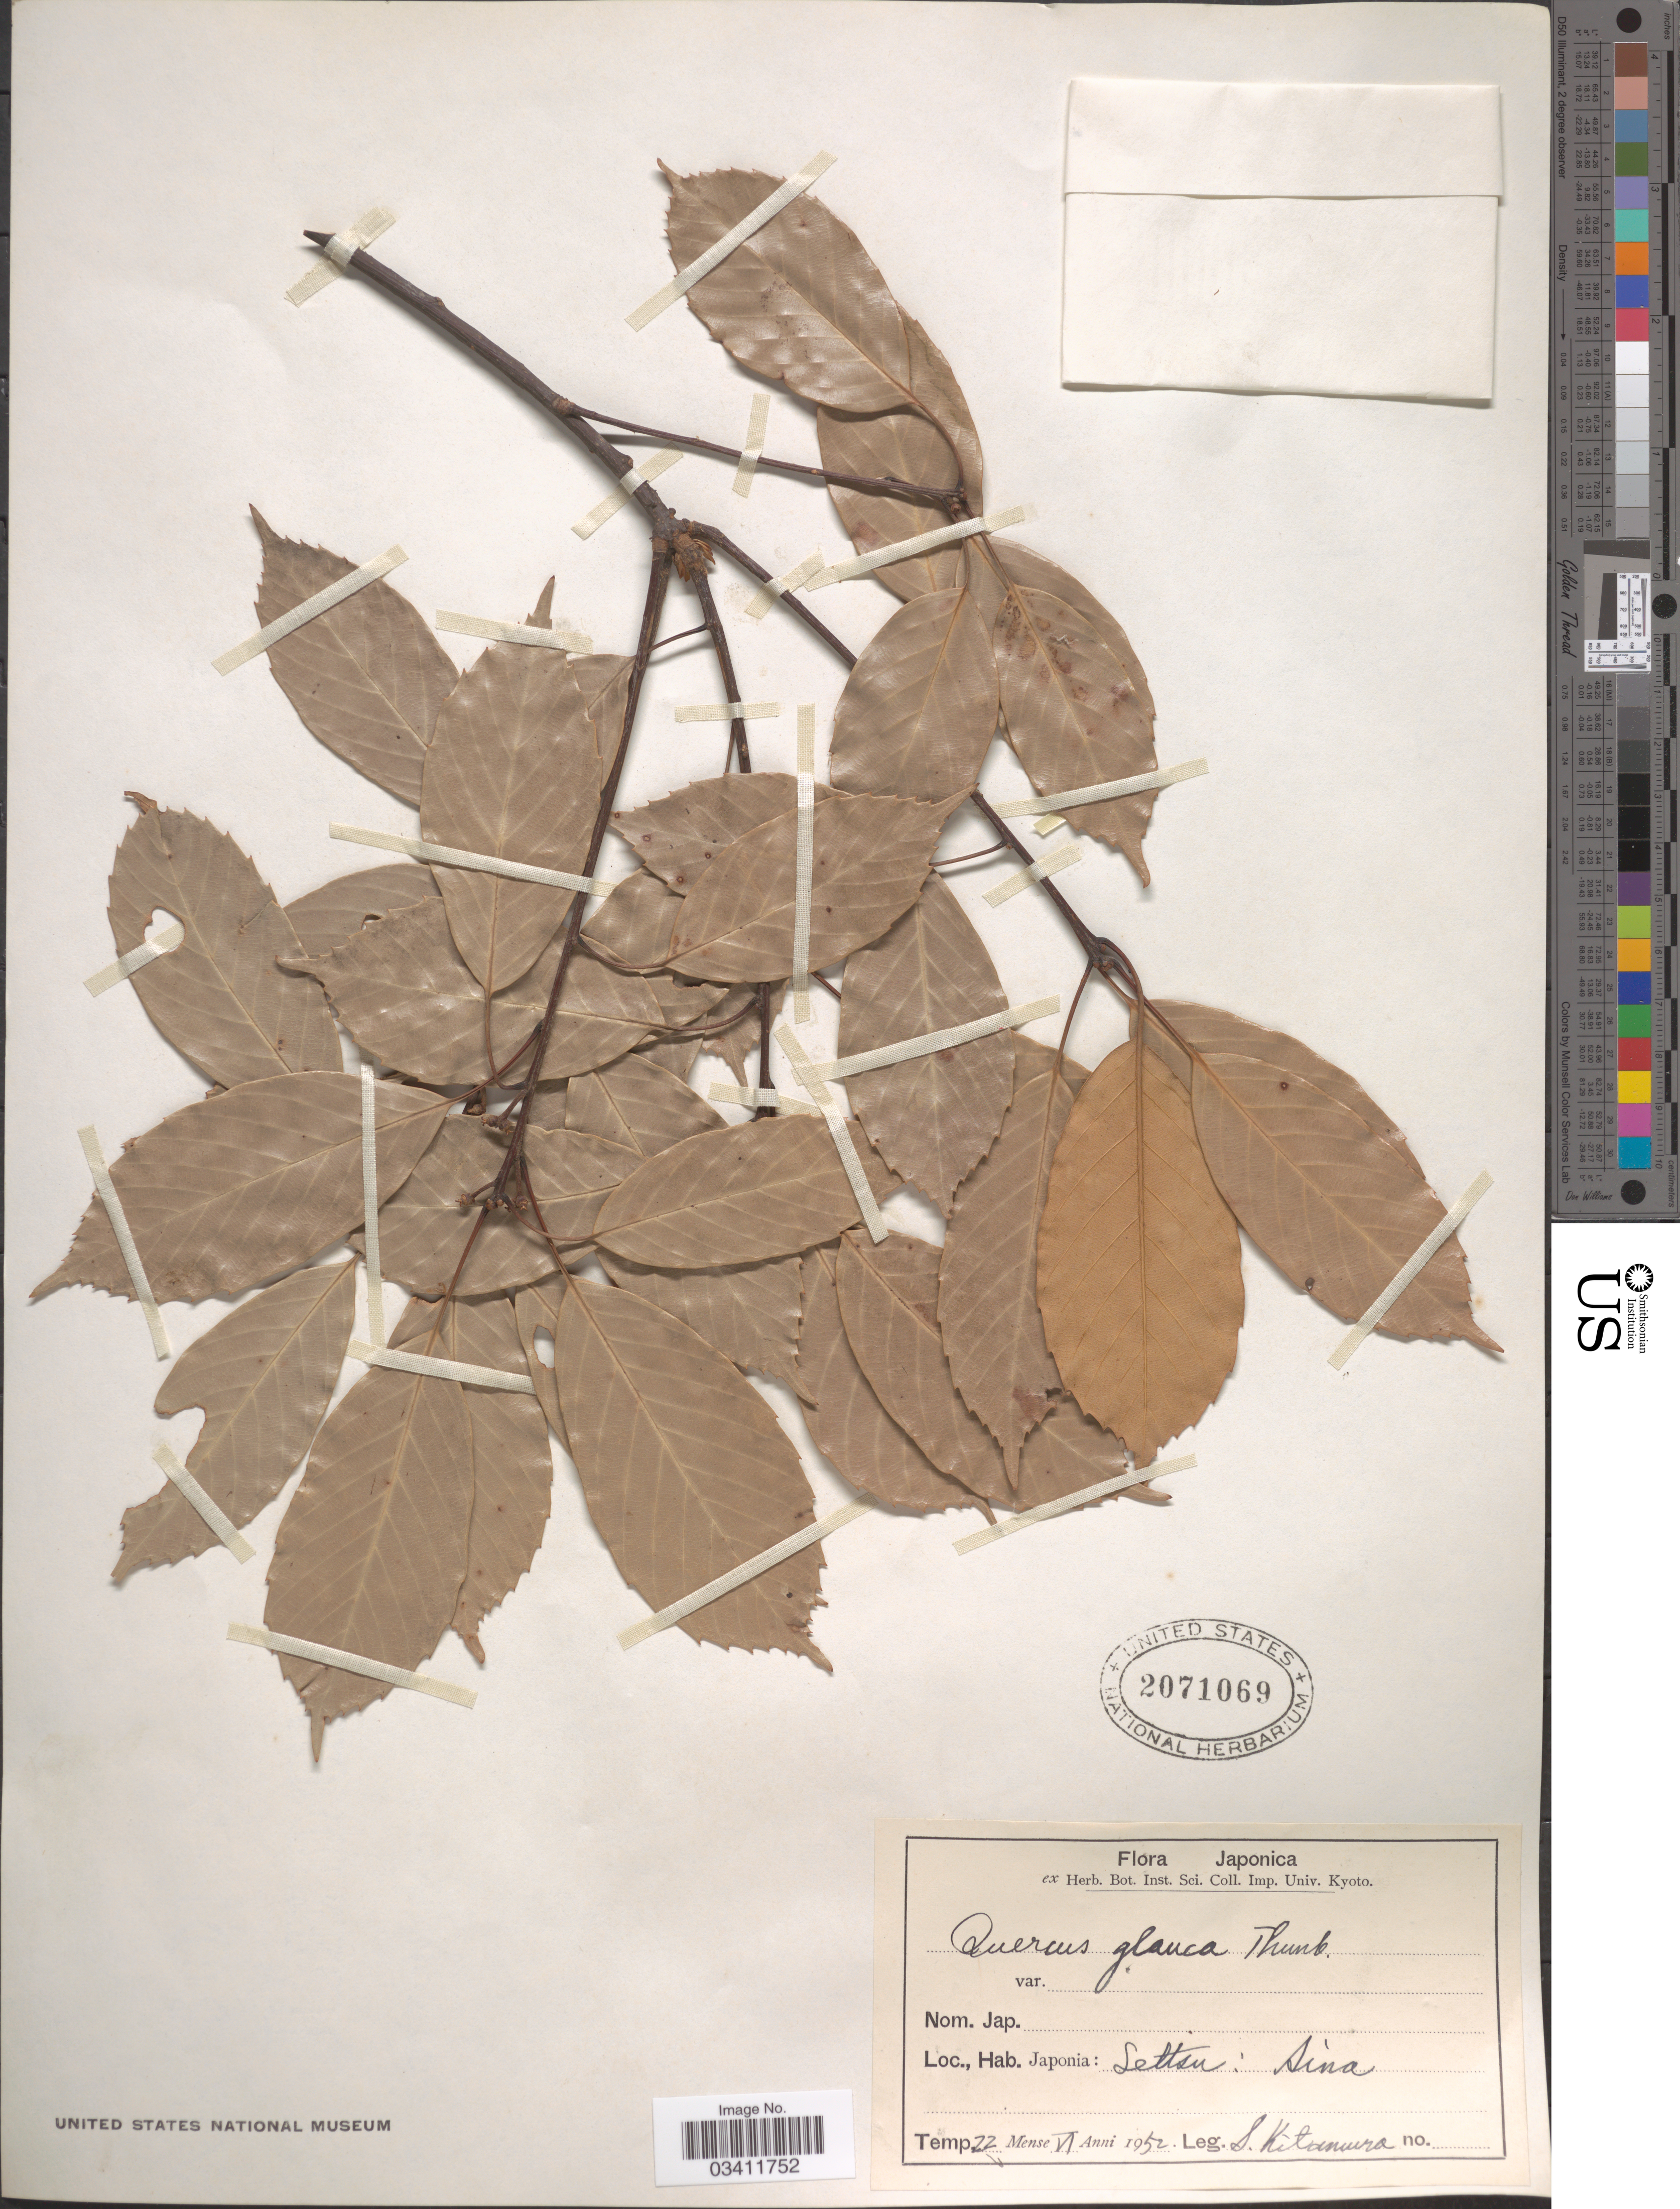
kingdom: Plantae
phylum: Tracheophyta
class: Magnoliopsida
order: Fagales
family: Fagaceae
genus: Quercus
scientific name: Quercus glauca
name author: Thunb.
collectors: S. Kitamura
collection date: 1952-06-22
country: Japan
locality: Settsu: Aina.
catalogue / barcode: US 2071069